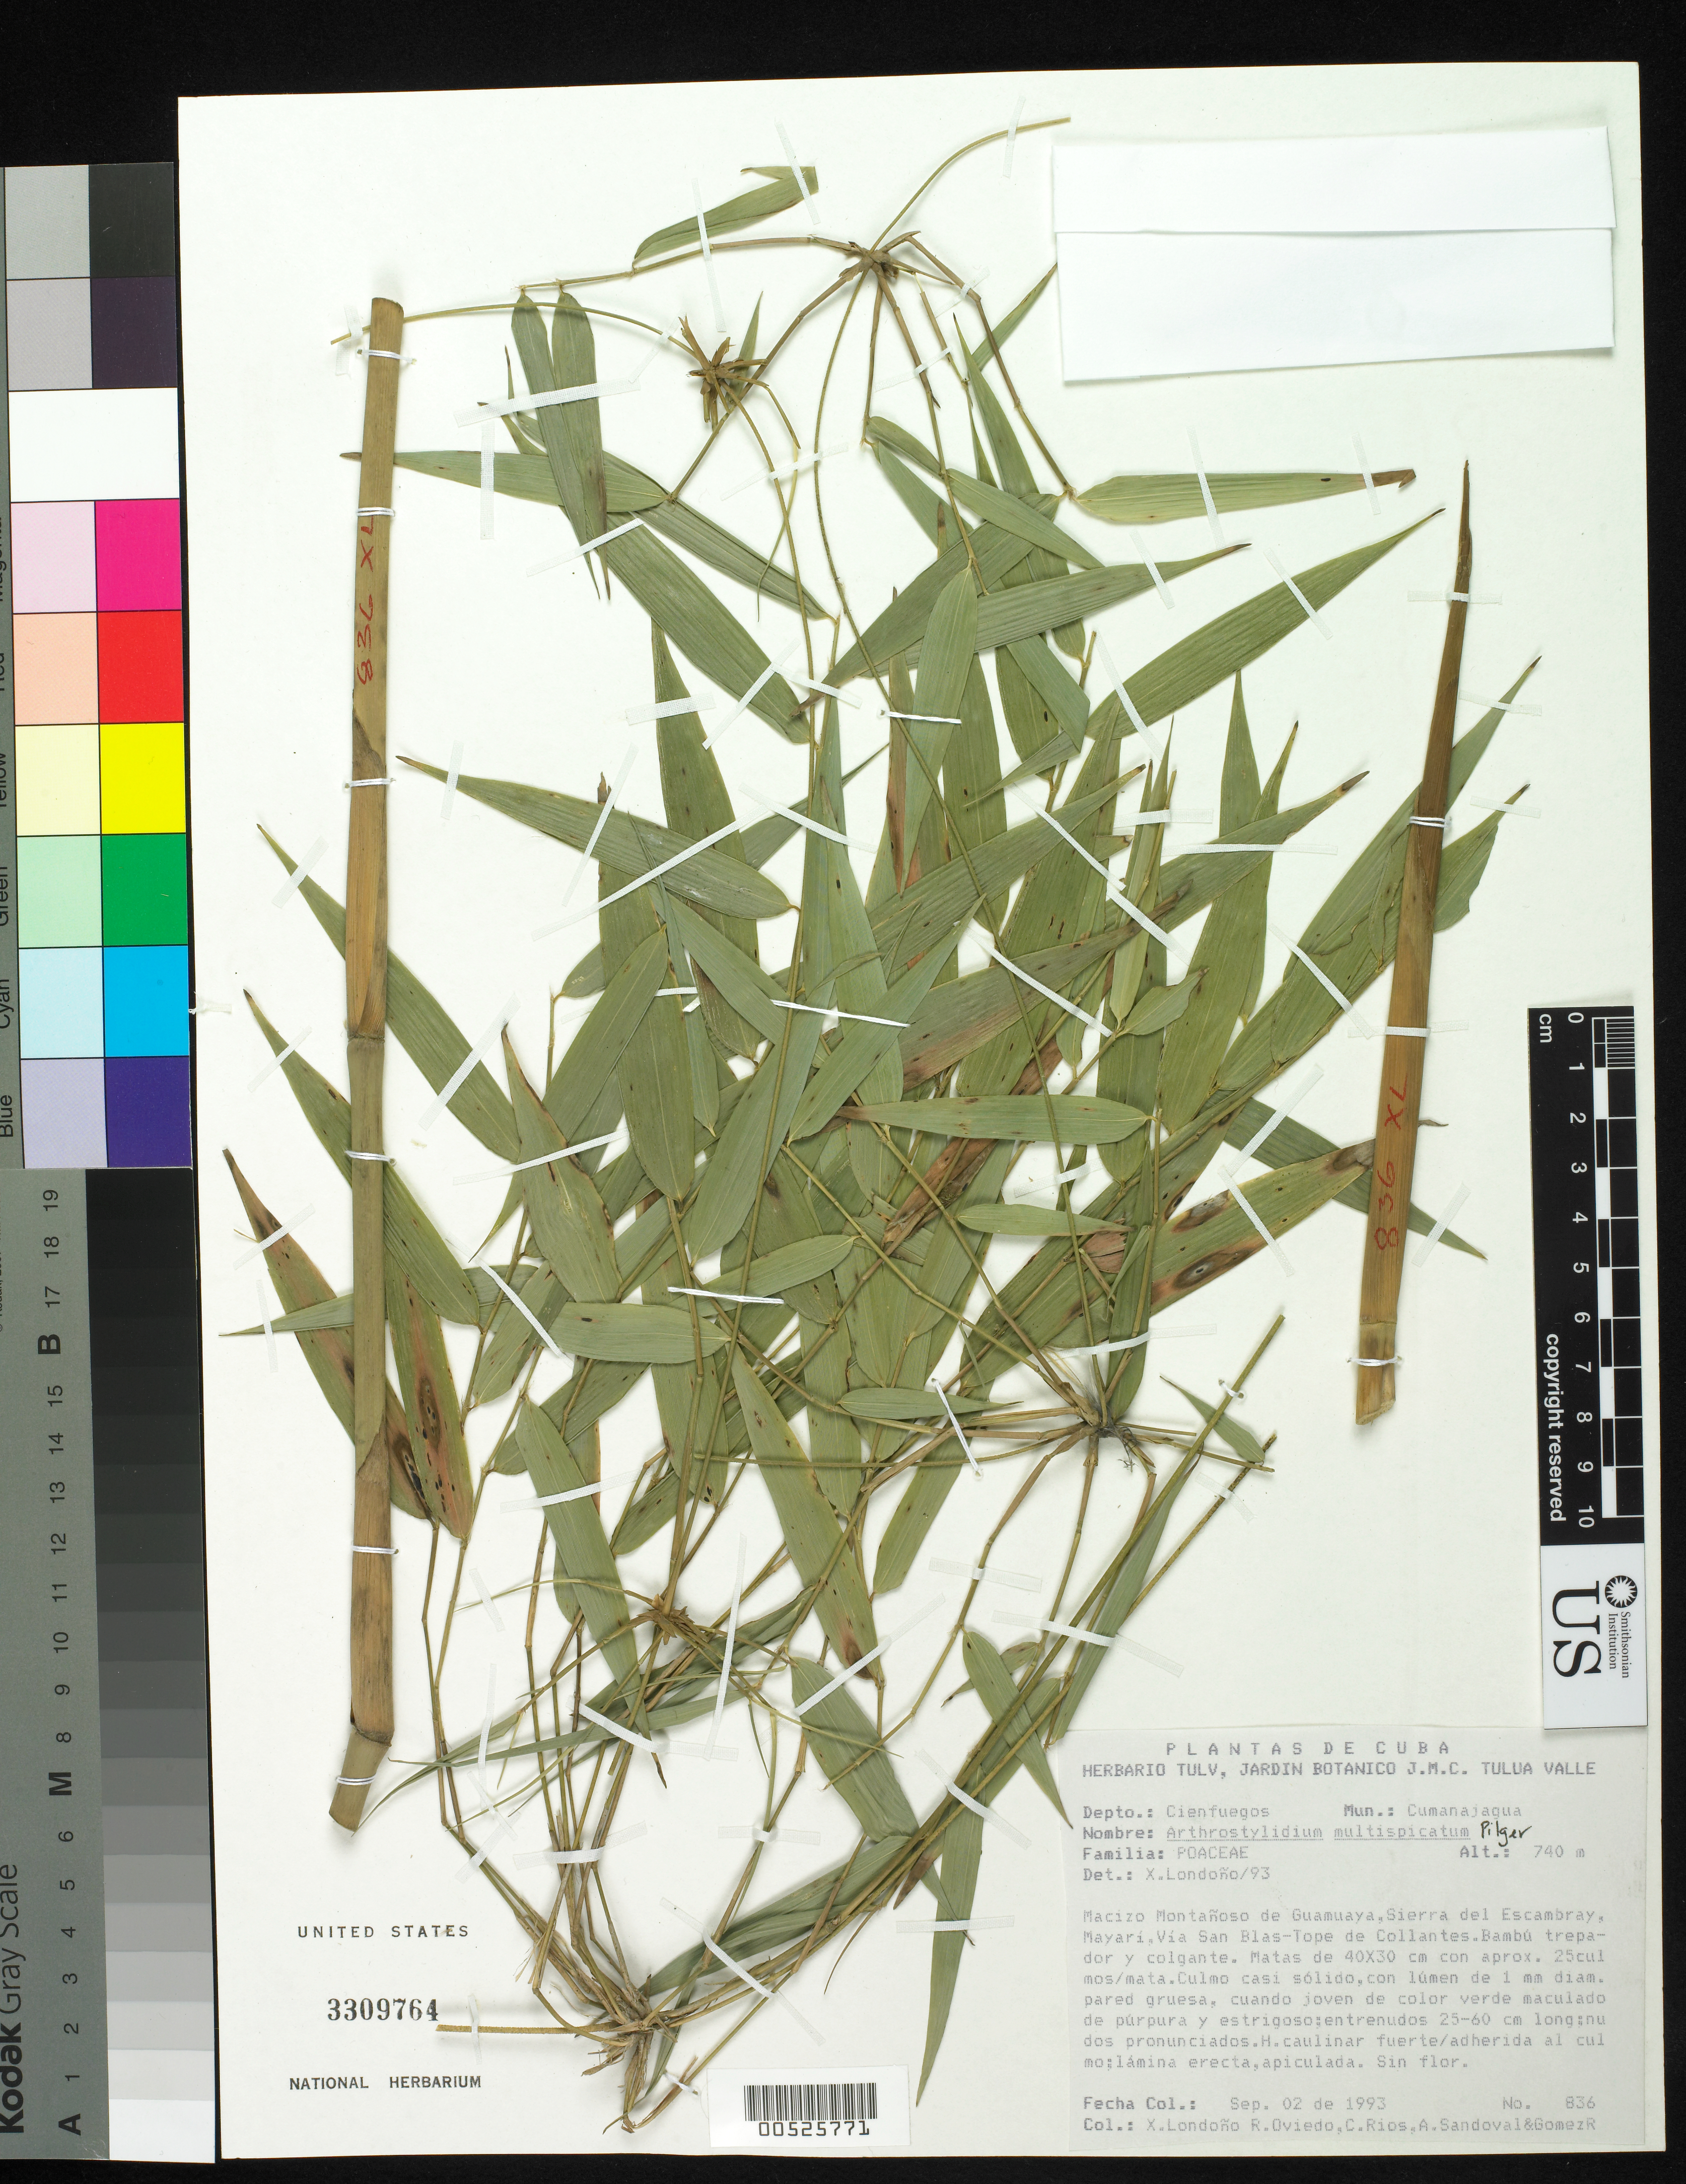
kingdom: Plantae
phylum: Tracheophyta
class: Liliopsida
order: Poales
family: Poaceae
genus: Arthrostylidium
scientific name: Arthrostylidium multispicatum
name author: Pilg. in Urb.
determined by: Londoño, X., (TULV), Jardin Botanico "Juan Maria Cespedes"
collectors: X. Londoño, R. Oviedo, C. Rios, A. Sandoval & -- Gomez R.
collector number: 836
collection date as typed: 02 Sep 1993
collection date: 1993-09-02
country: Cuba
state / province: Cienfuegos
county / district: Cumanayagua ?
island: Greater Antilles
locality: Cumanajugua mun. (?), macizo montanoso de guamuaya, sierra del escambray, mayari, via san blas - tope de collantes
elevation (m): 740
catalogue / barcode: US 3309764